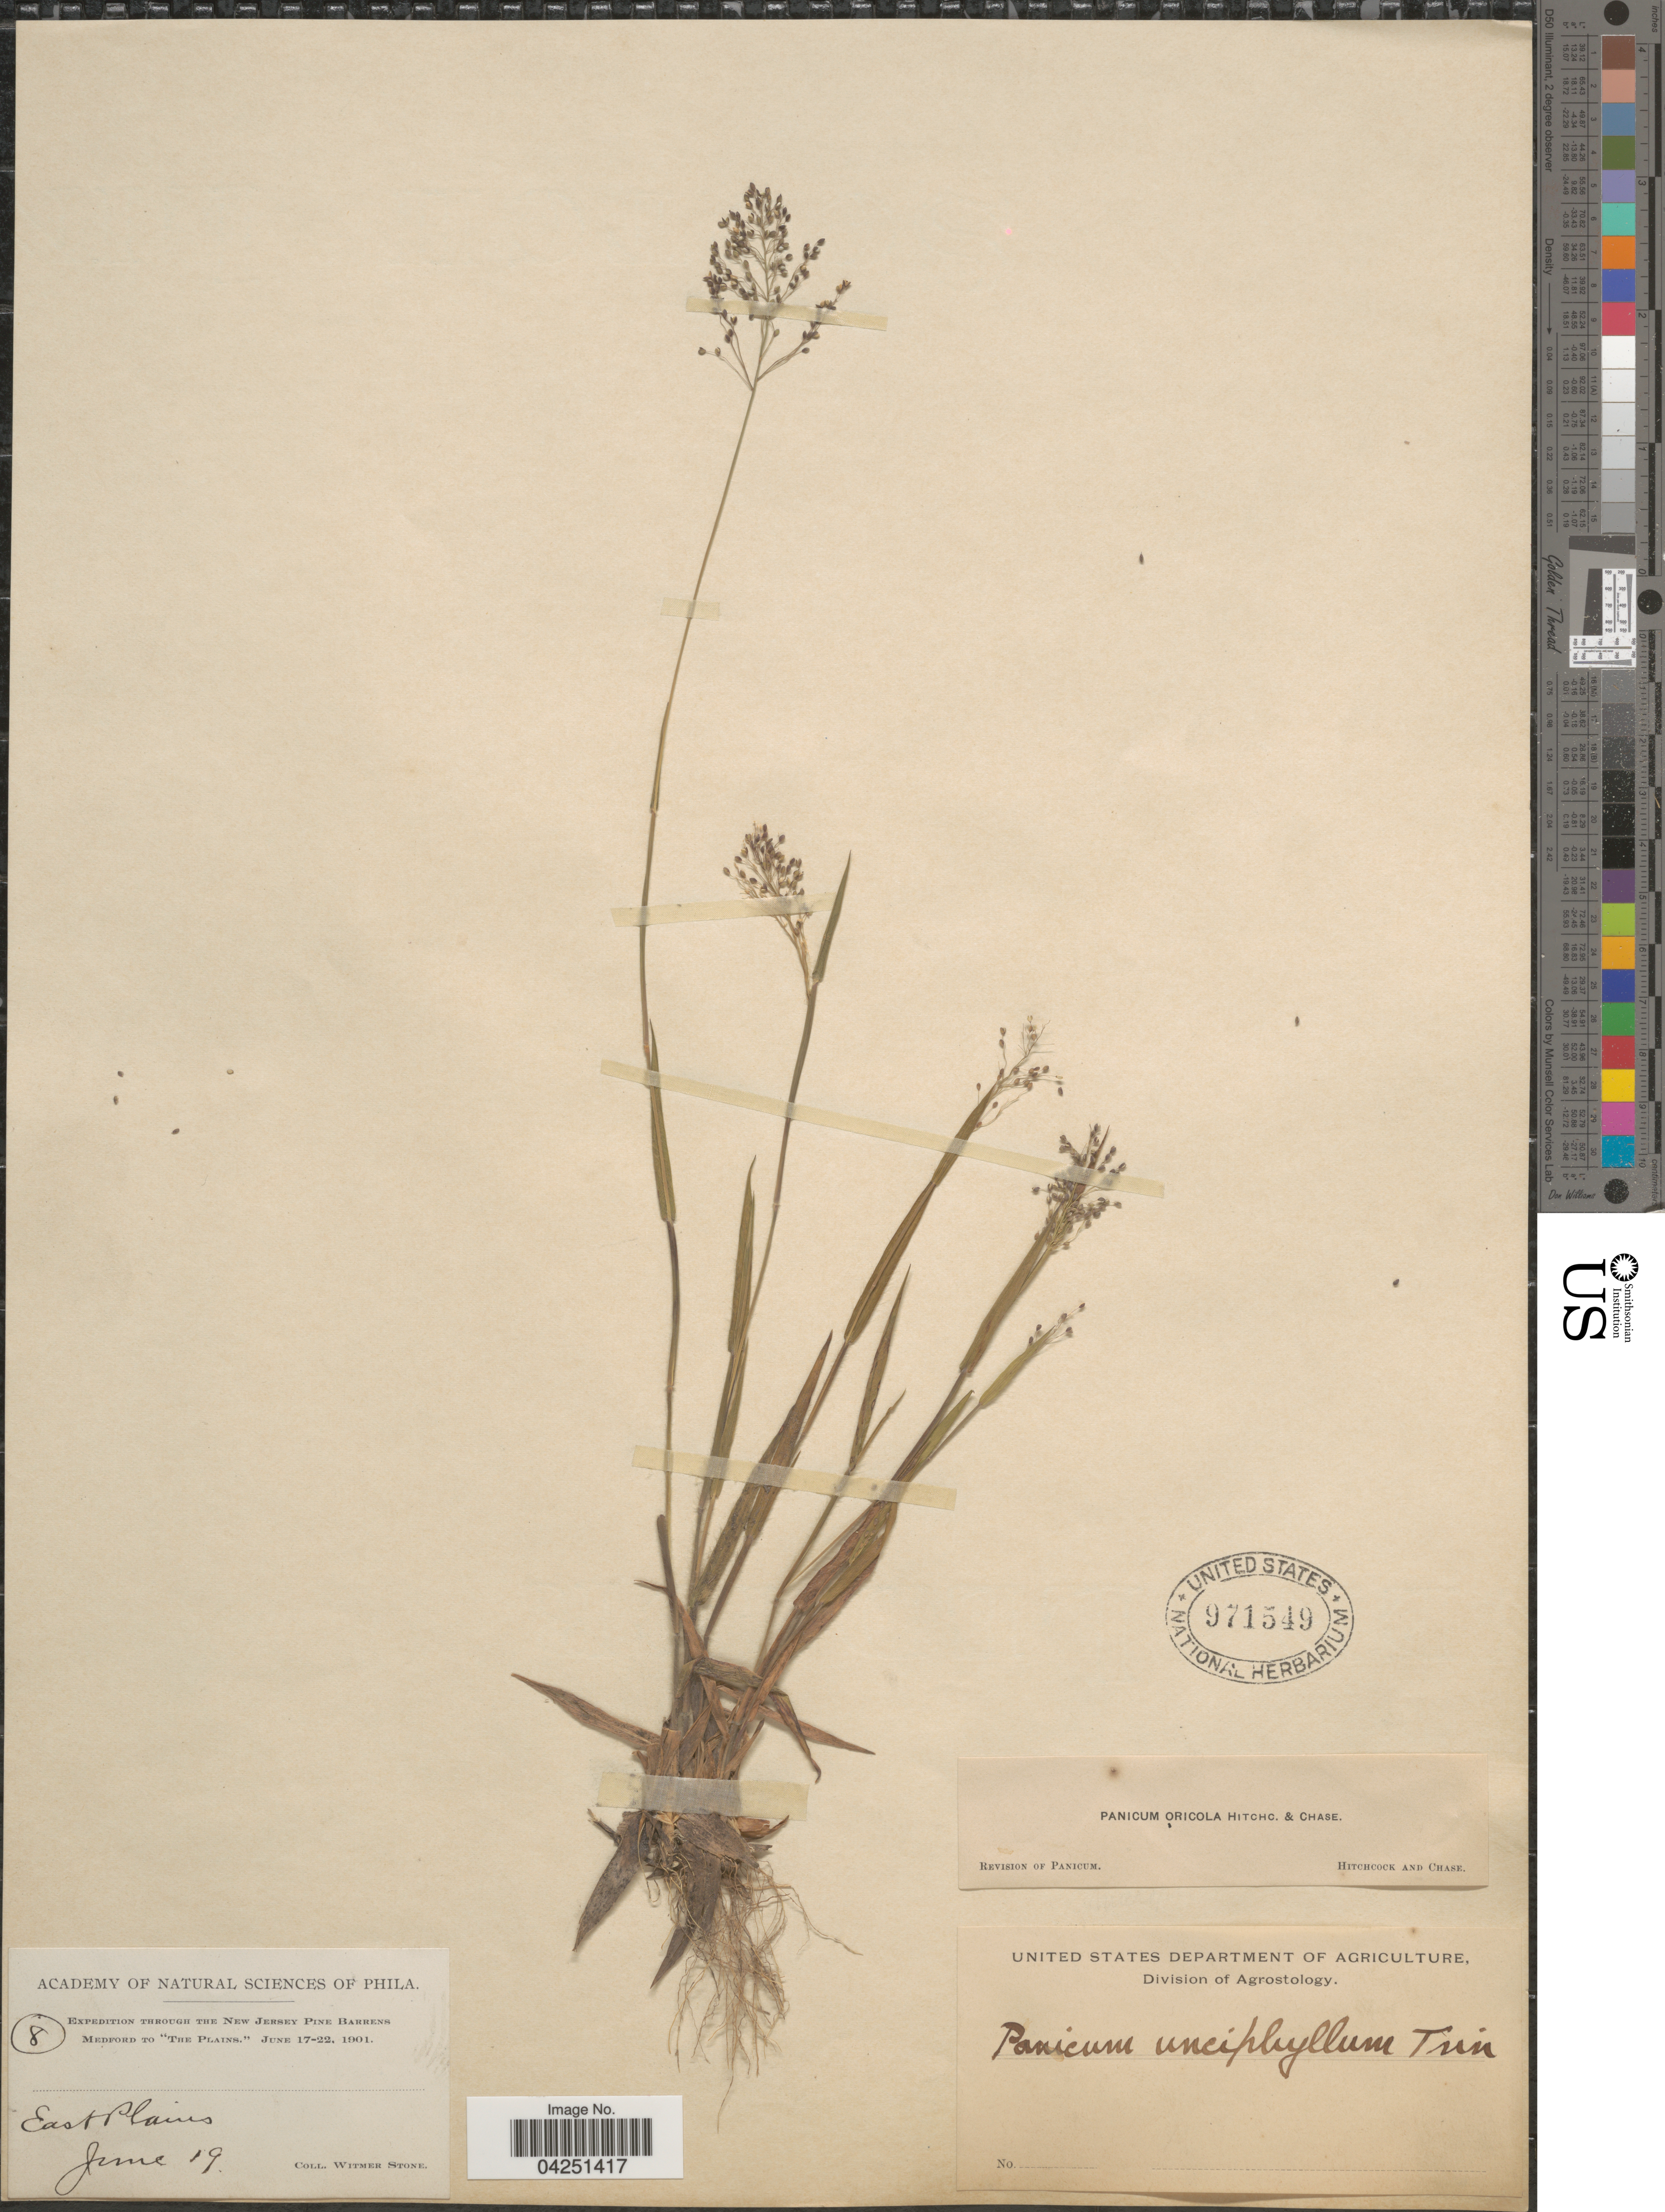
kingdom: Plantae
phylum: Tracheophyta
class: Liliopsida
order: Poales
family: Poaceae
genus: Dichanthelium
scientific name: Dichanthelium acuminatum var. acuminatum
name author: (Sw.) Gould & C.A. Clark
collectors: W. Stone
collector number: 8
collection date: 1901-06-19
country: United States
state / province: New Jersey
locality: Expedition through the New Jersey Pine Barrens Medford to "The Plains," June 17-22, 1901. East Plains.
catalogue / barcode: US 971549